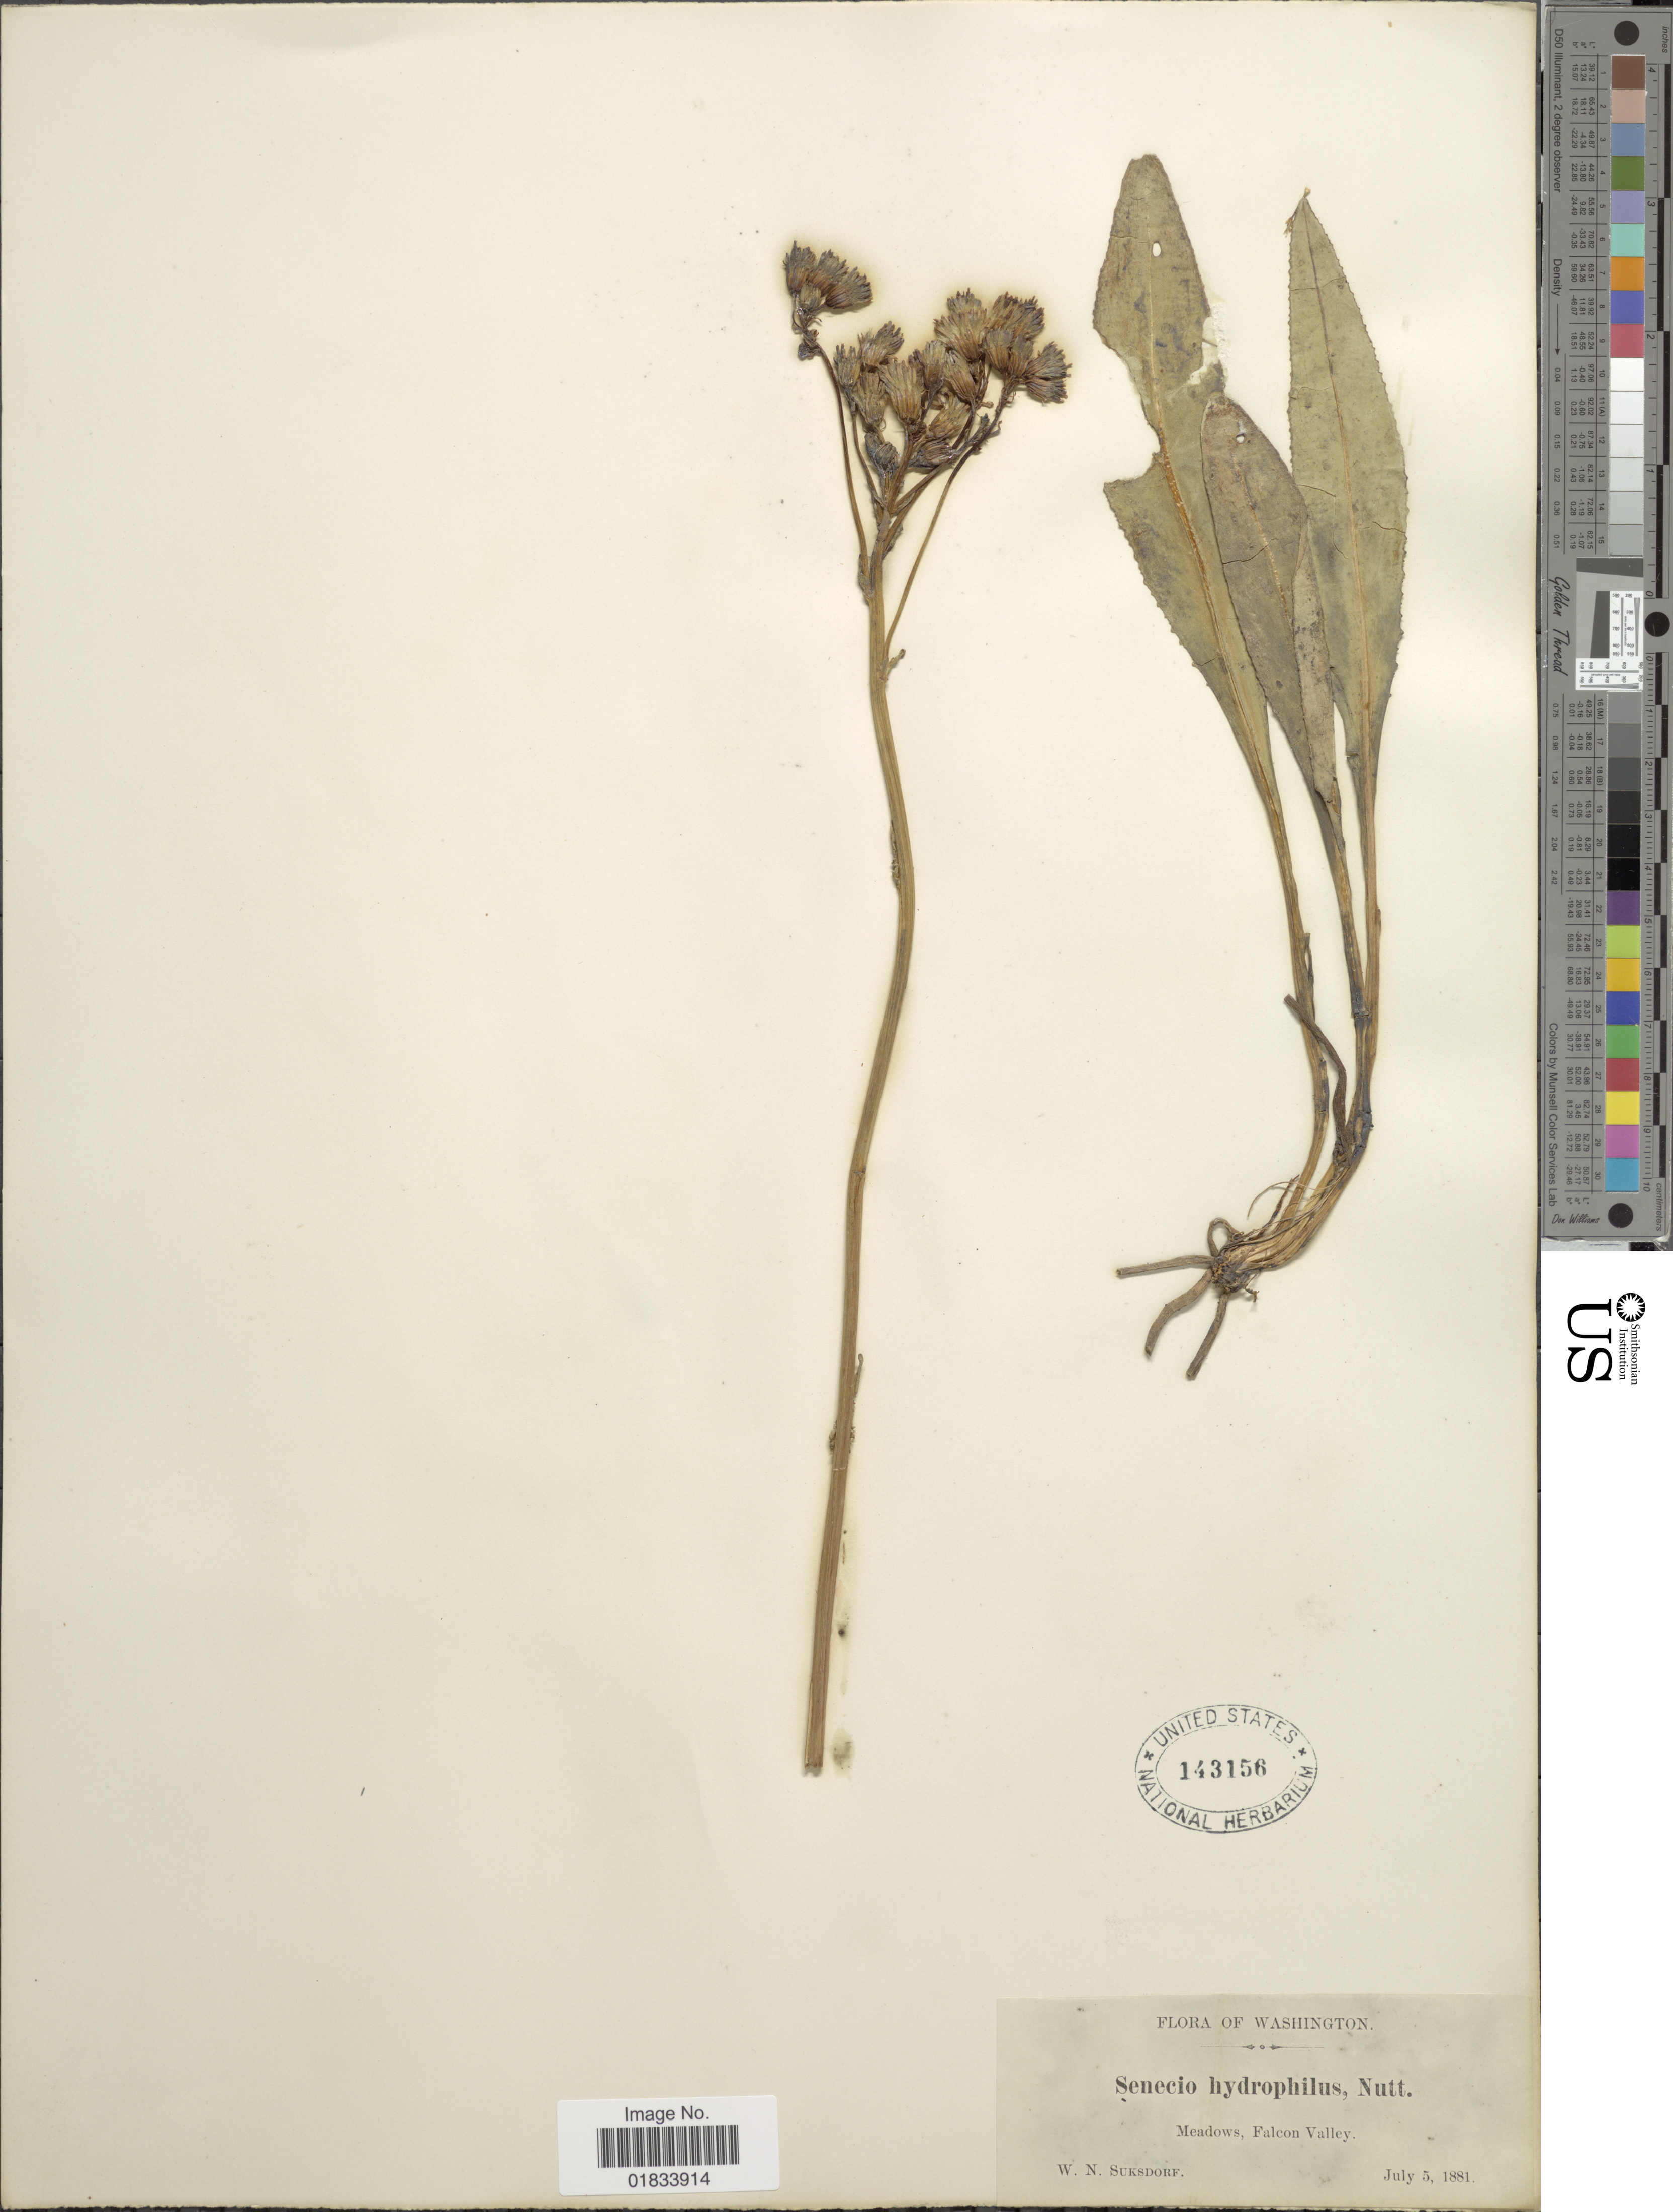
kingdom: Plantae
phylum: Tracheophyta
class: Magnoliopsida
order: Asterales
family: Asteraceae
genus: Senecio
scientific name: Senecio hydrophilus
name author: Nutt.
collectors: W. N. Suksdorf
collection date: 1881-07-05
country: United States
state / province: Washington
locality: Falcon Valley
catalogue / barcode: US 143156